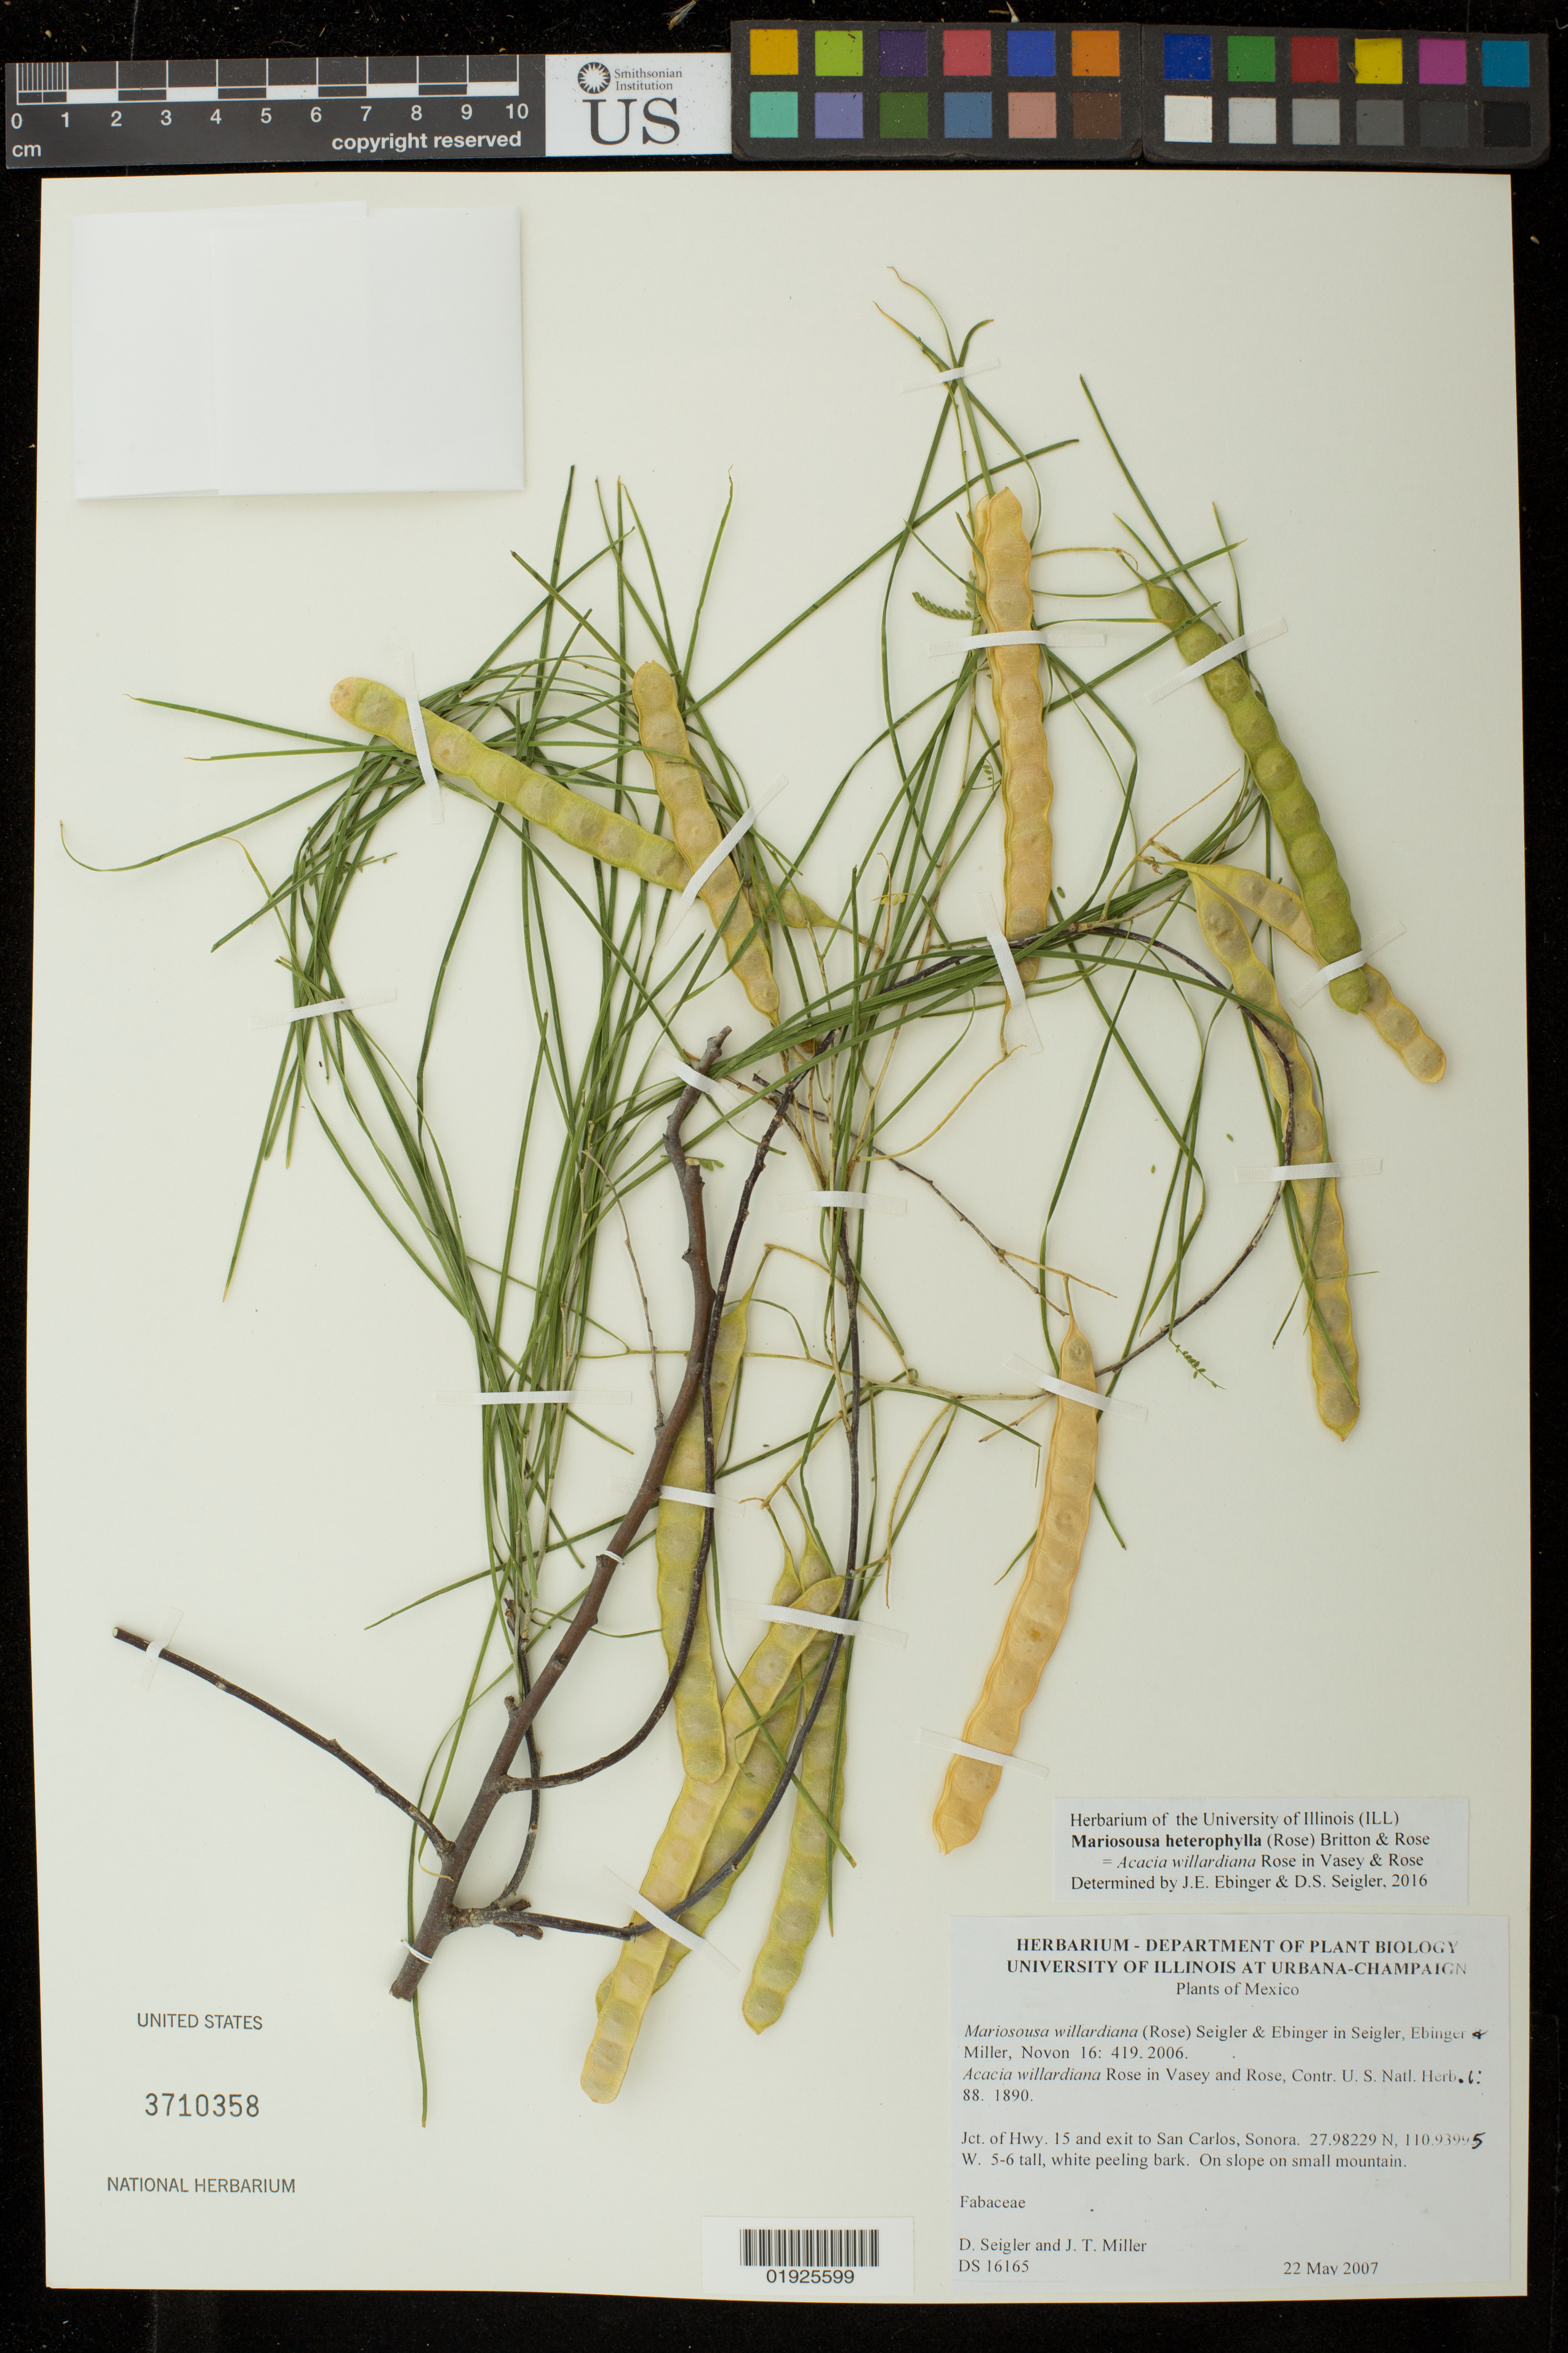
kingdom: Plantae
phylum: Tracheophyta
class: Magnoliopsida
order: Fabales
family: Fabaceae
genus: Mariosousa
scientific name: Mariosousa heterophylla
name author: (Benth.) Seigler & Ebinger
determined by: Seigler, David S.; Ebinger, J. E.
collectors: D. S. Seigler & J. T. Miller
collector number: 16165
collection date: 2007-05-22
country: Mexico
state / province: Sonora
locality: Jct. of Hwy 15 and exit to San Carlos.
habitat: On slope on small mountain.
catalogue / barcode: US 3710358